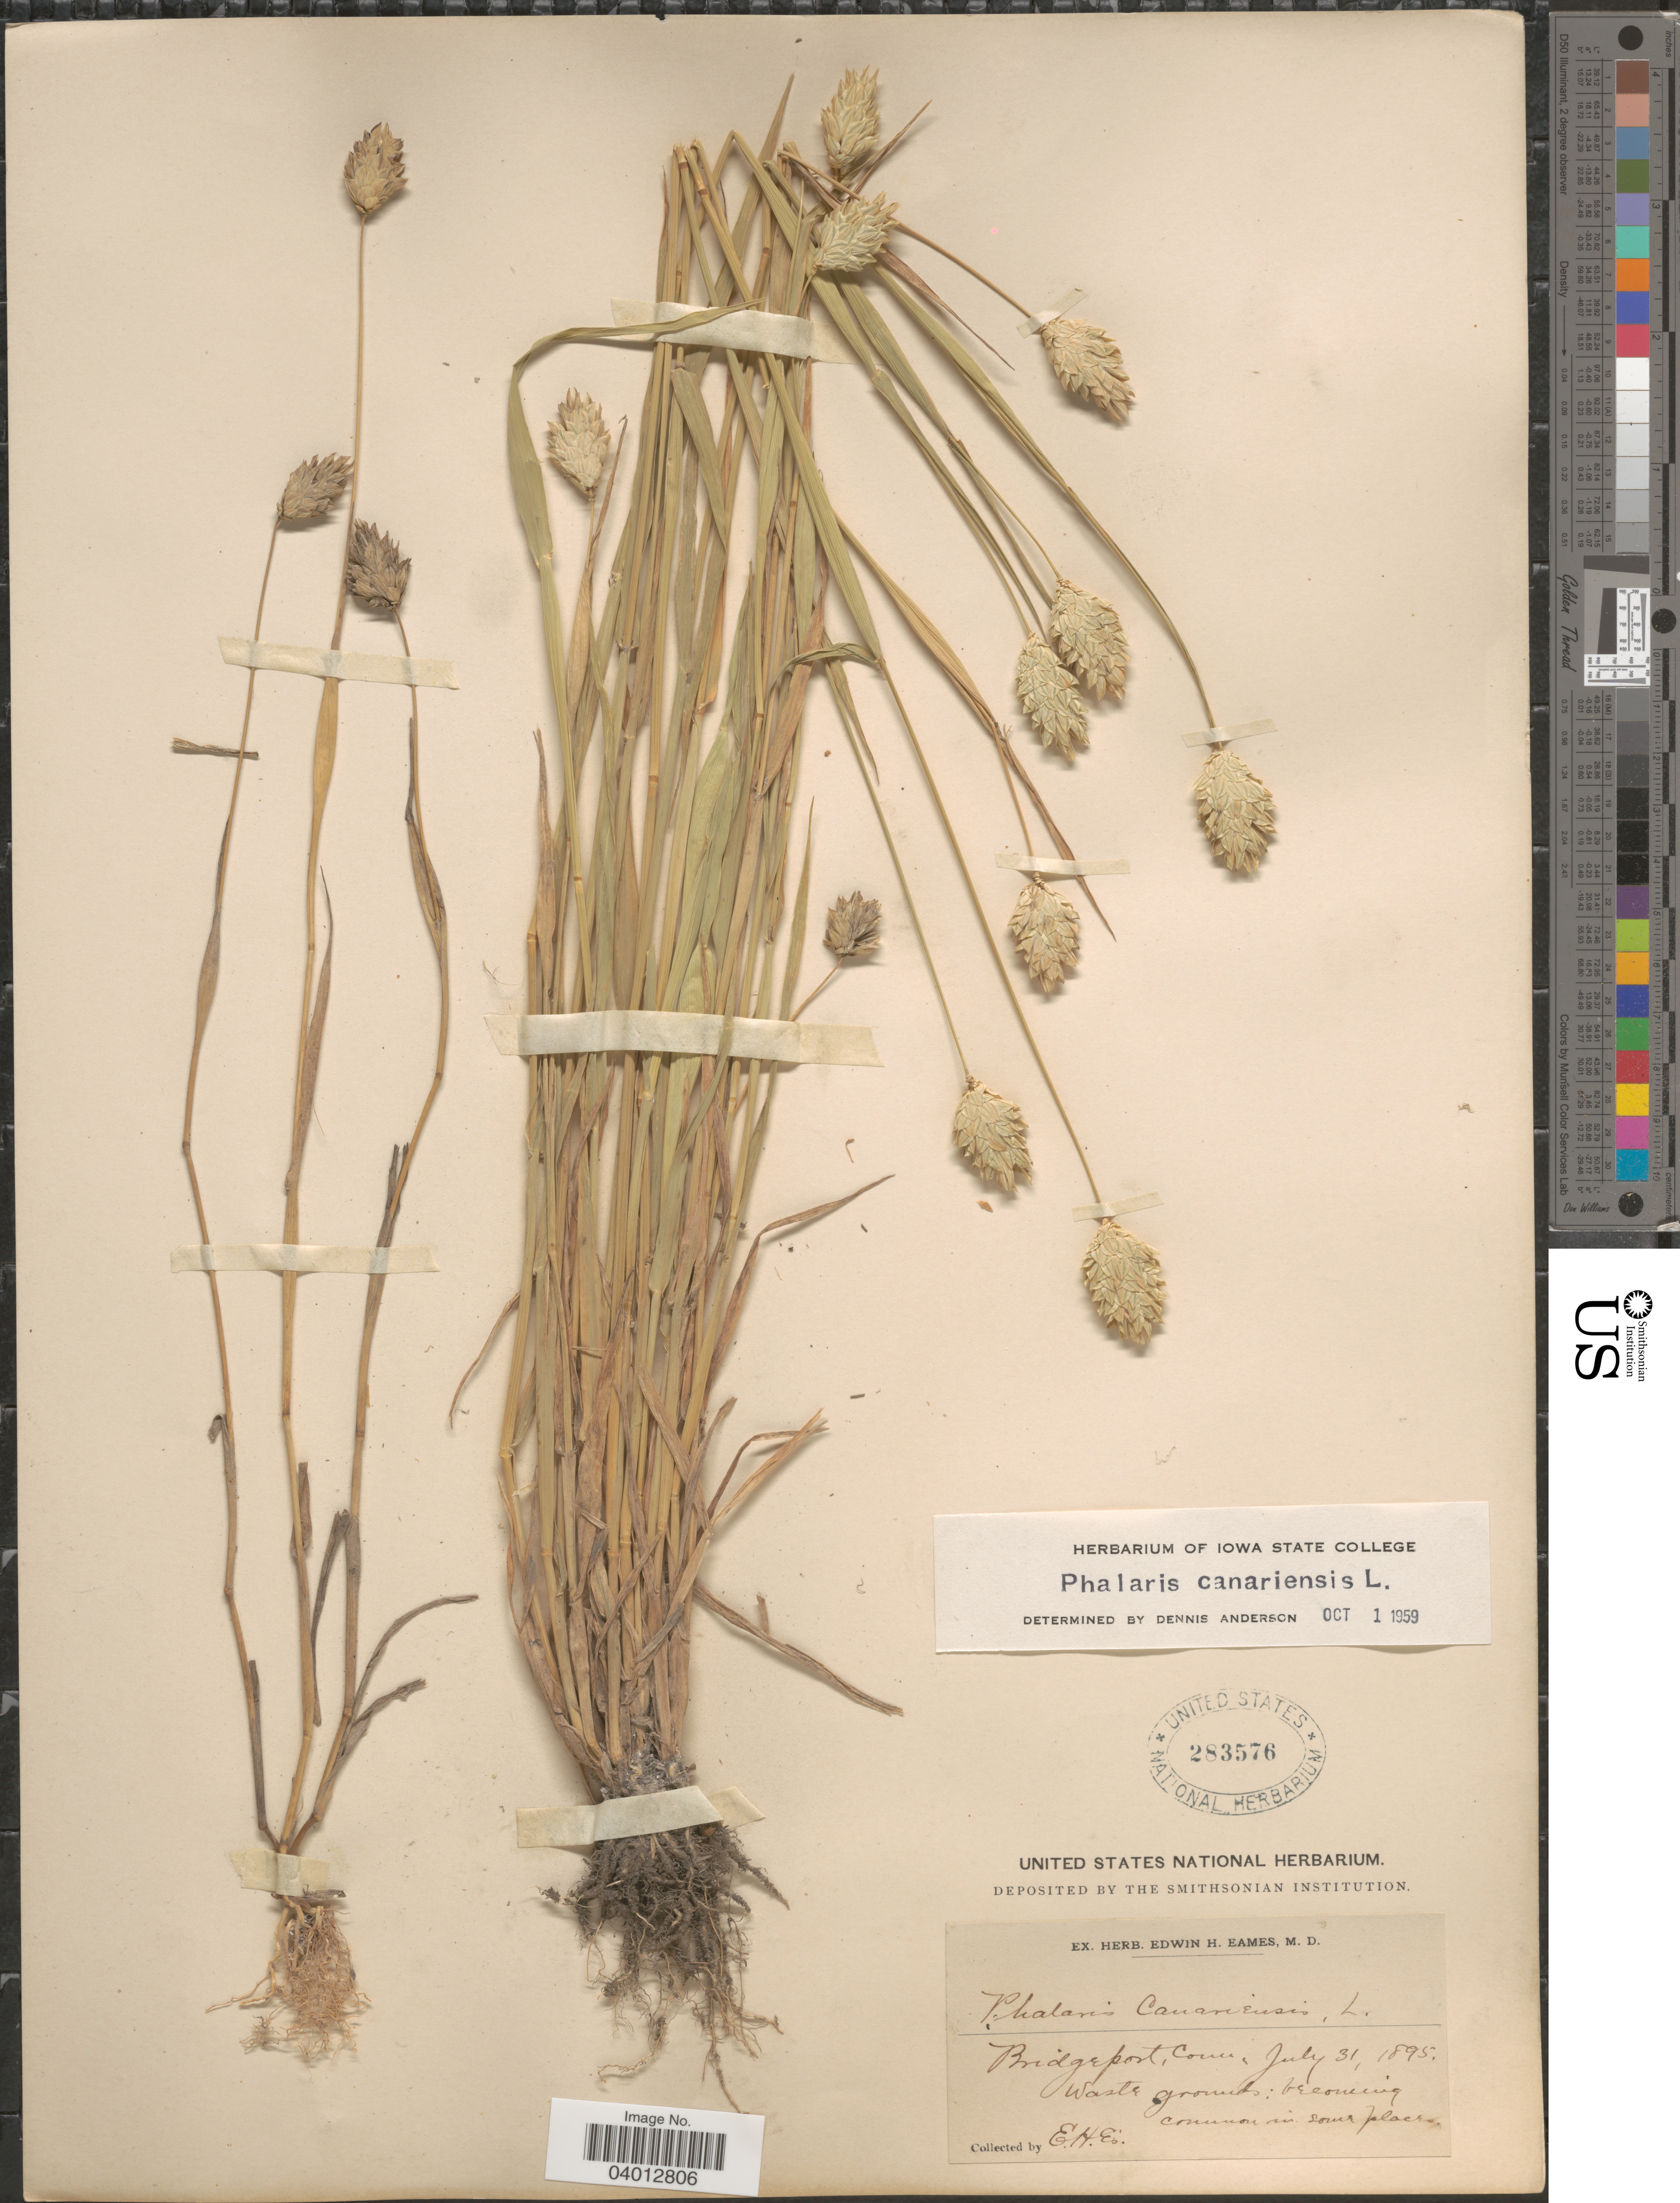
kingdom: Plantae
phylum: Tracheophyta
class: Liliopsida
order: Poales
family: Poaceae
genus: Phalaris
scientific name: Phalaris canariensis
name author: L.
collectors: E. H. Eames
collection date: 1895-07-31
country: United States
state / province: Connecticut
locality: Bridgeport.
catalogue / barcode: US 283576